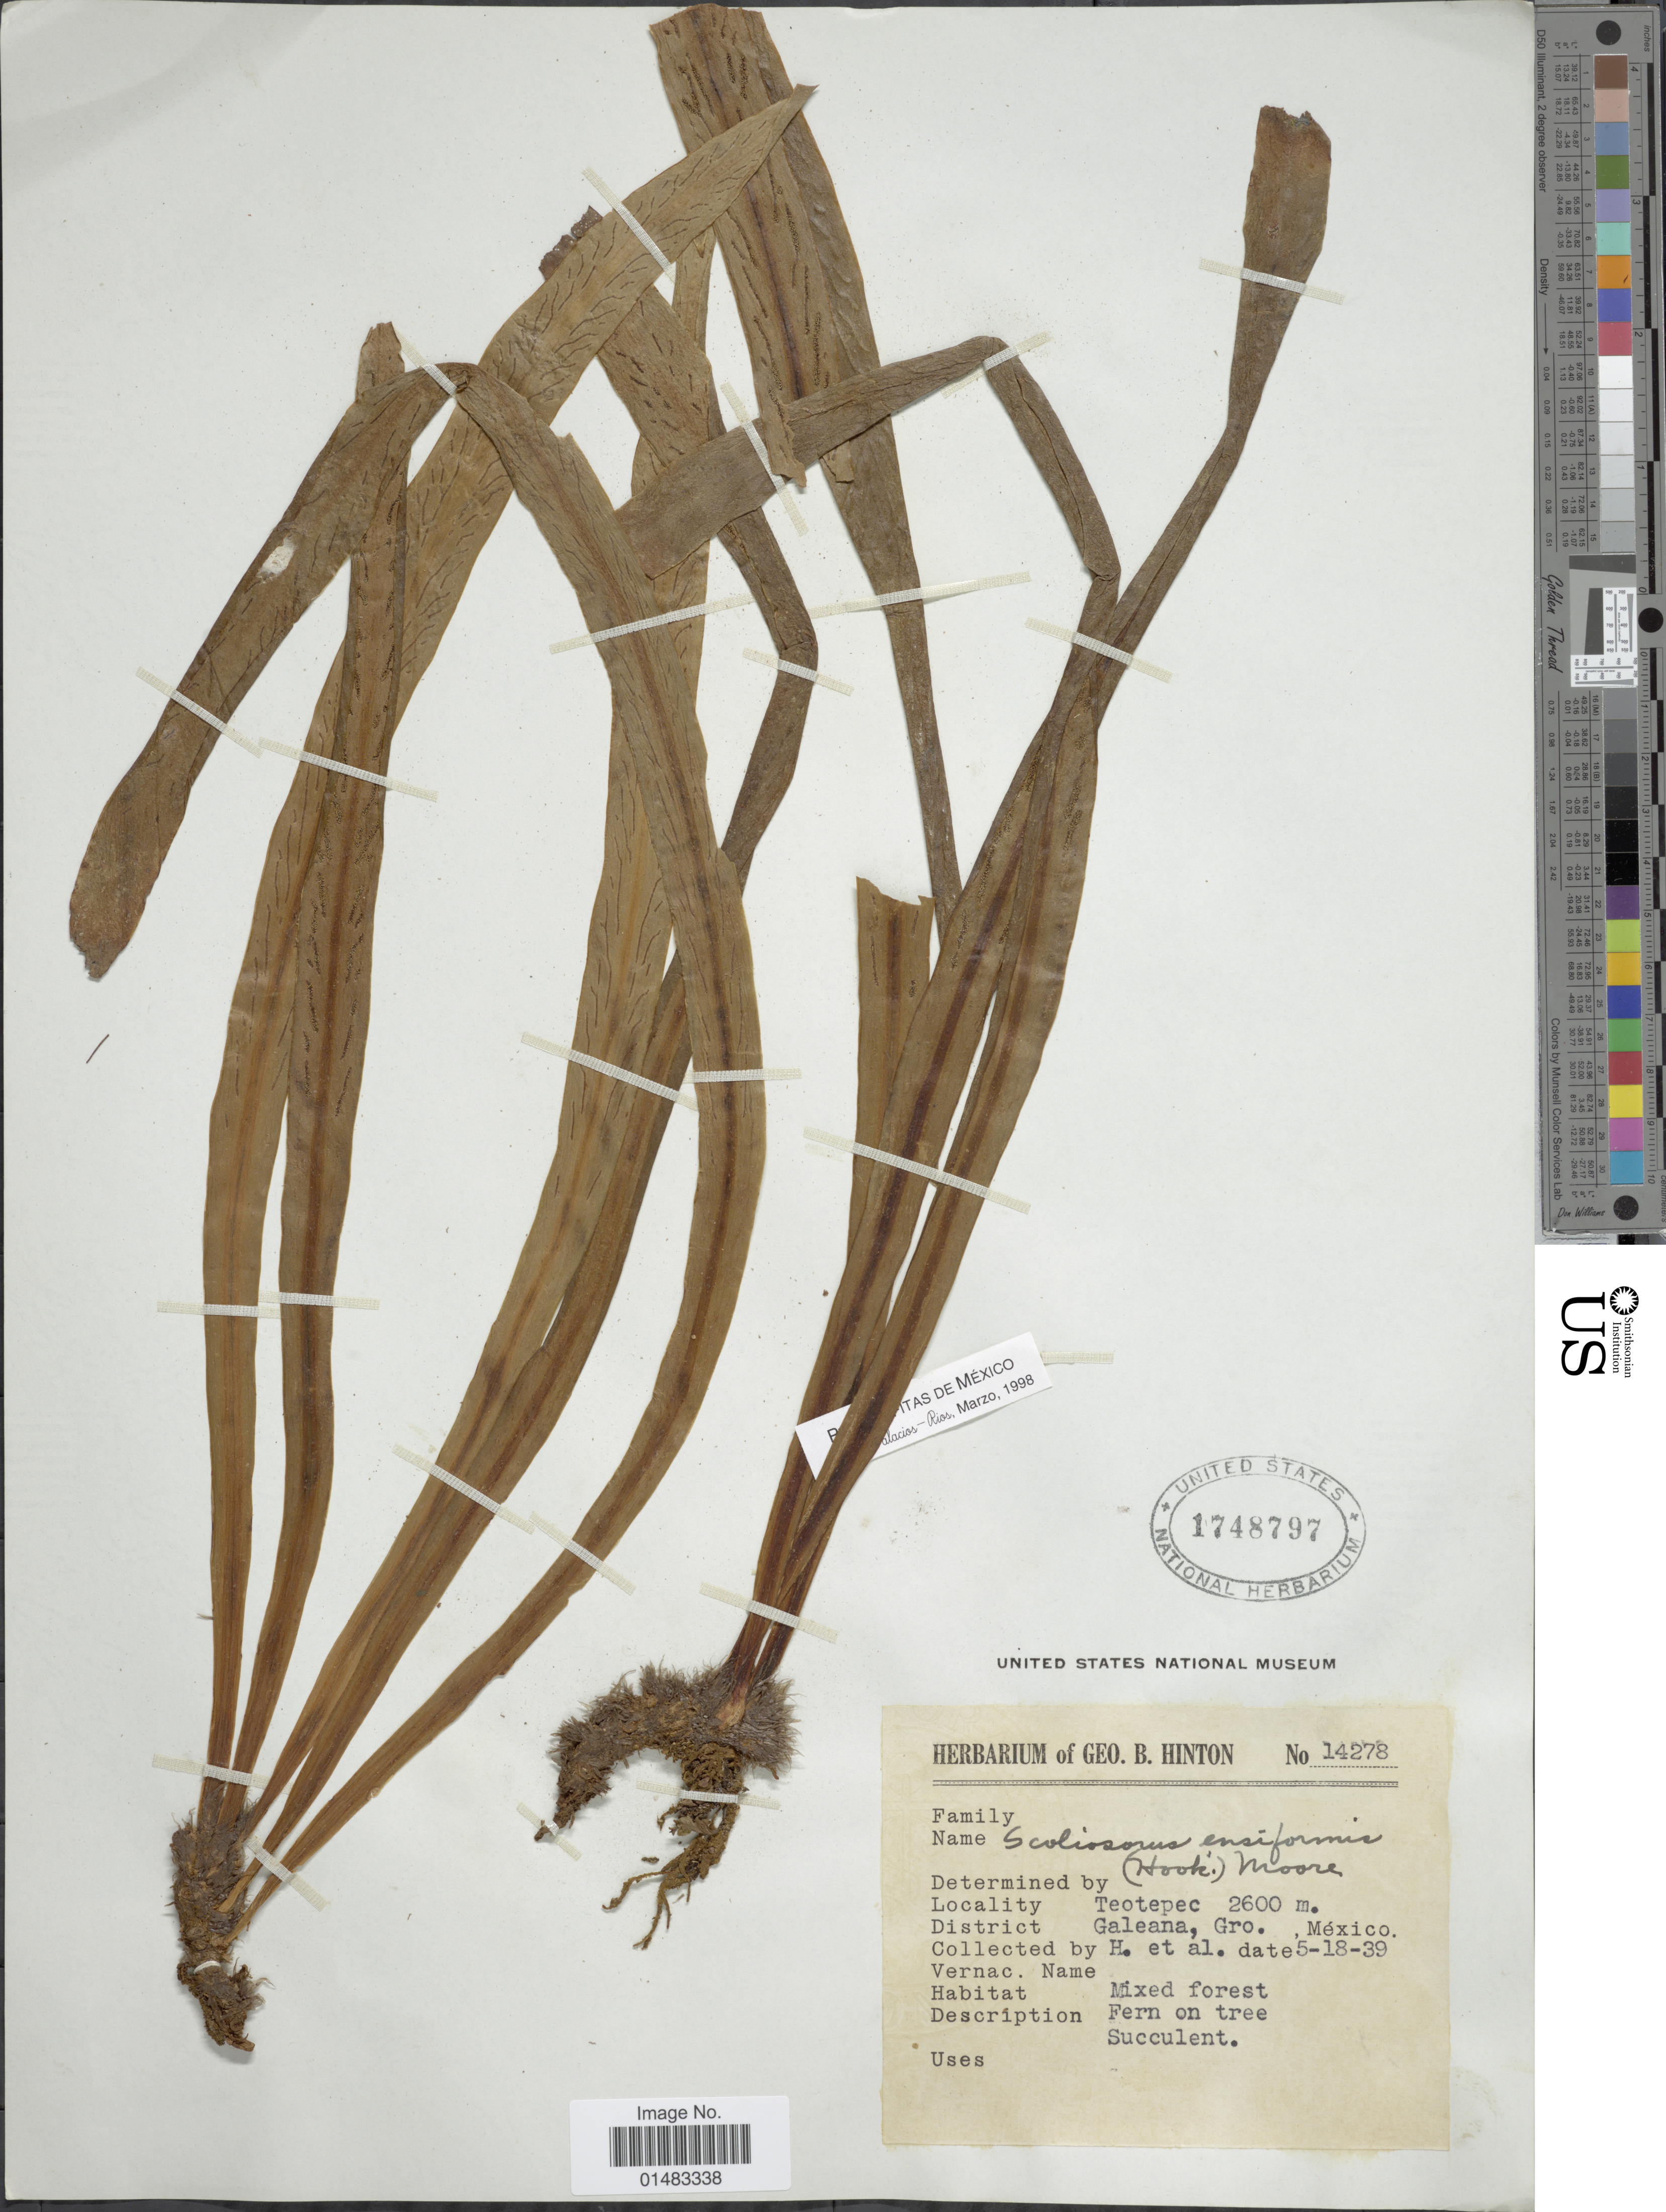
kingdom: Plantae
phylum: Tracheophyta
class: Polypodiopsida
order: Polypodiales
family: Pteridaceae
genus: Scoliosorus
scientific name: Scoliosorus ensiformis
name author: (Hook.) T. Moore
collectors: B. Hinton & et al.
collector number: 14278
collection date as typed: Transcribed d/m/y: 18/5/39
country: Mexico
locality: Teotepec, Galeana, Gro.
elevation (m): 2600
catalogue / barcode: US 1748797